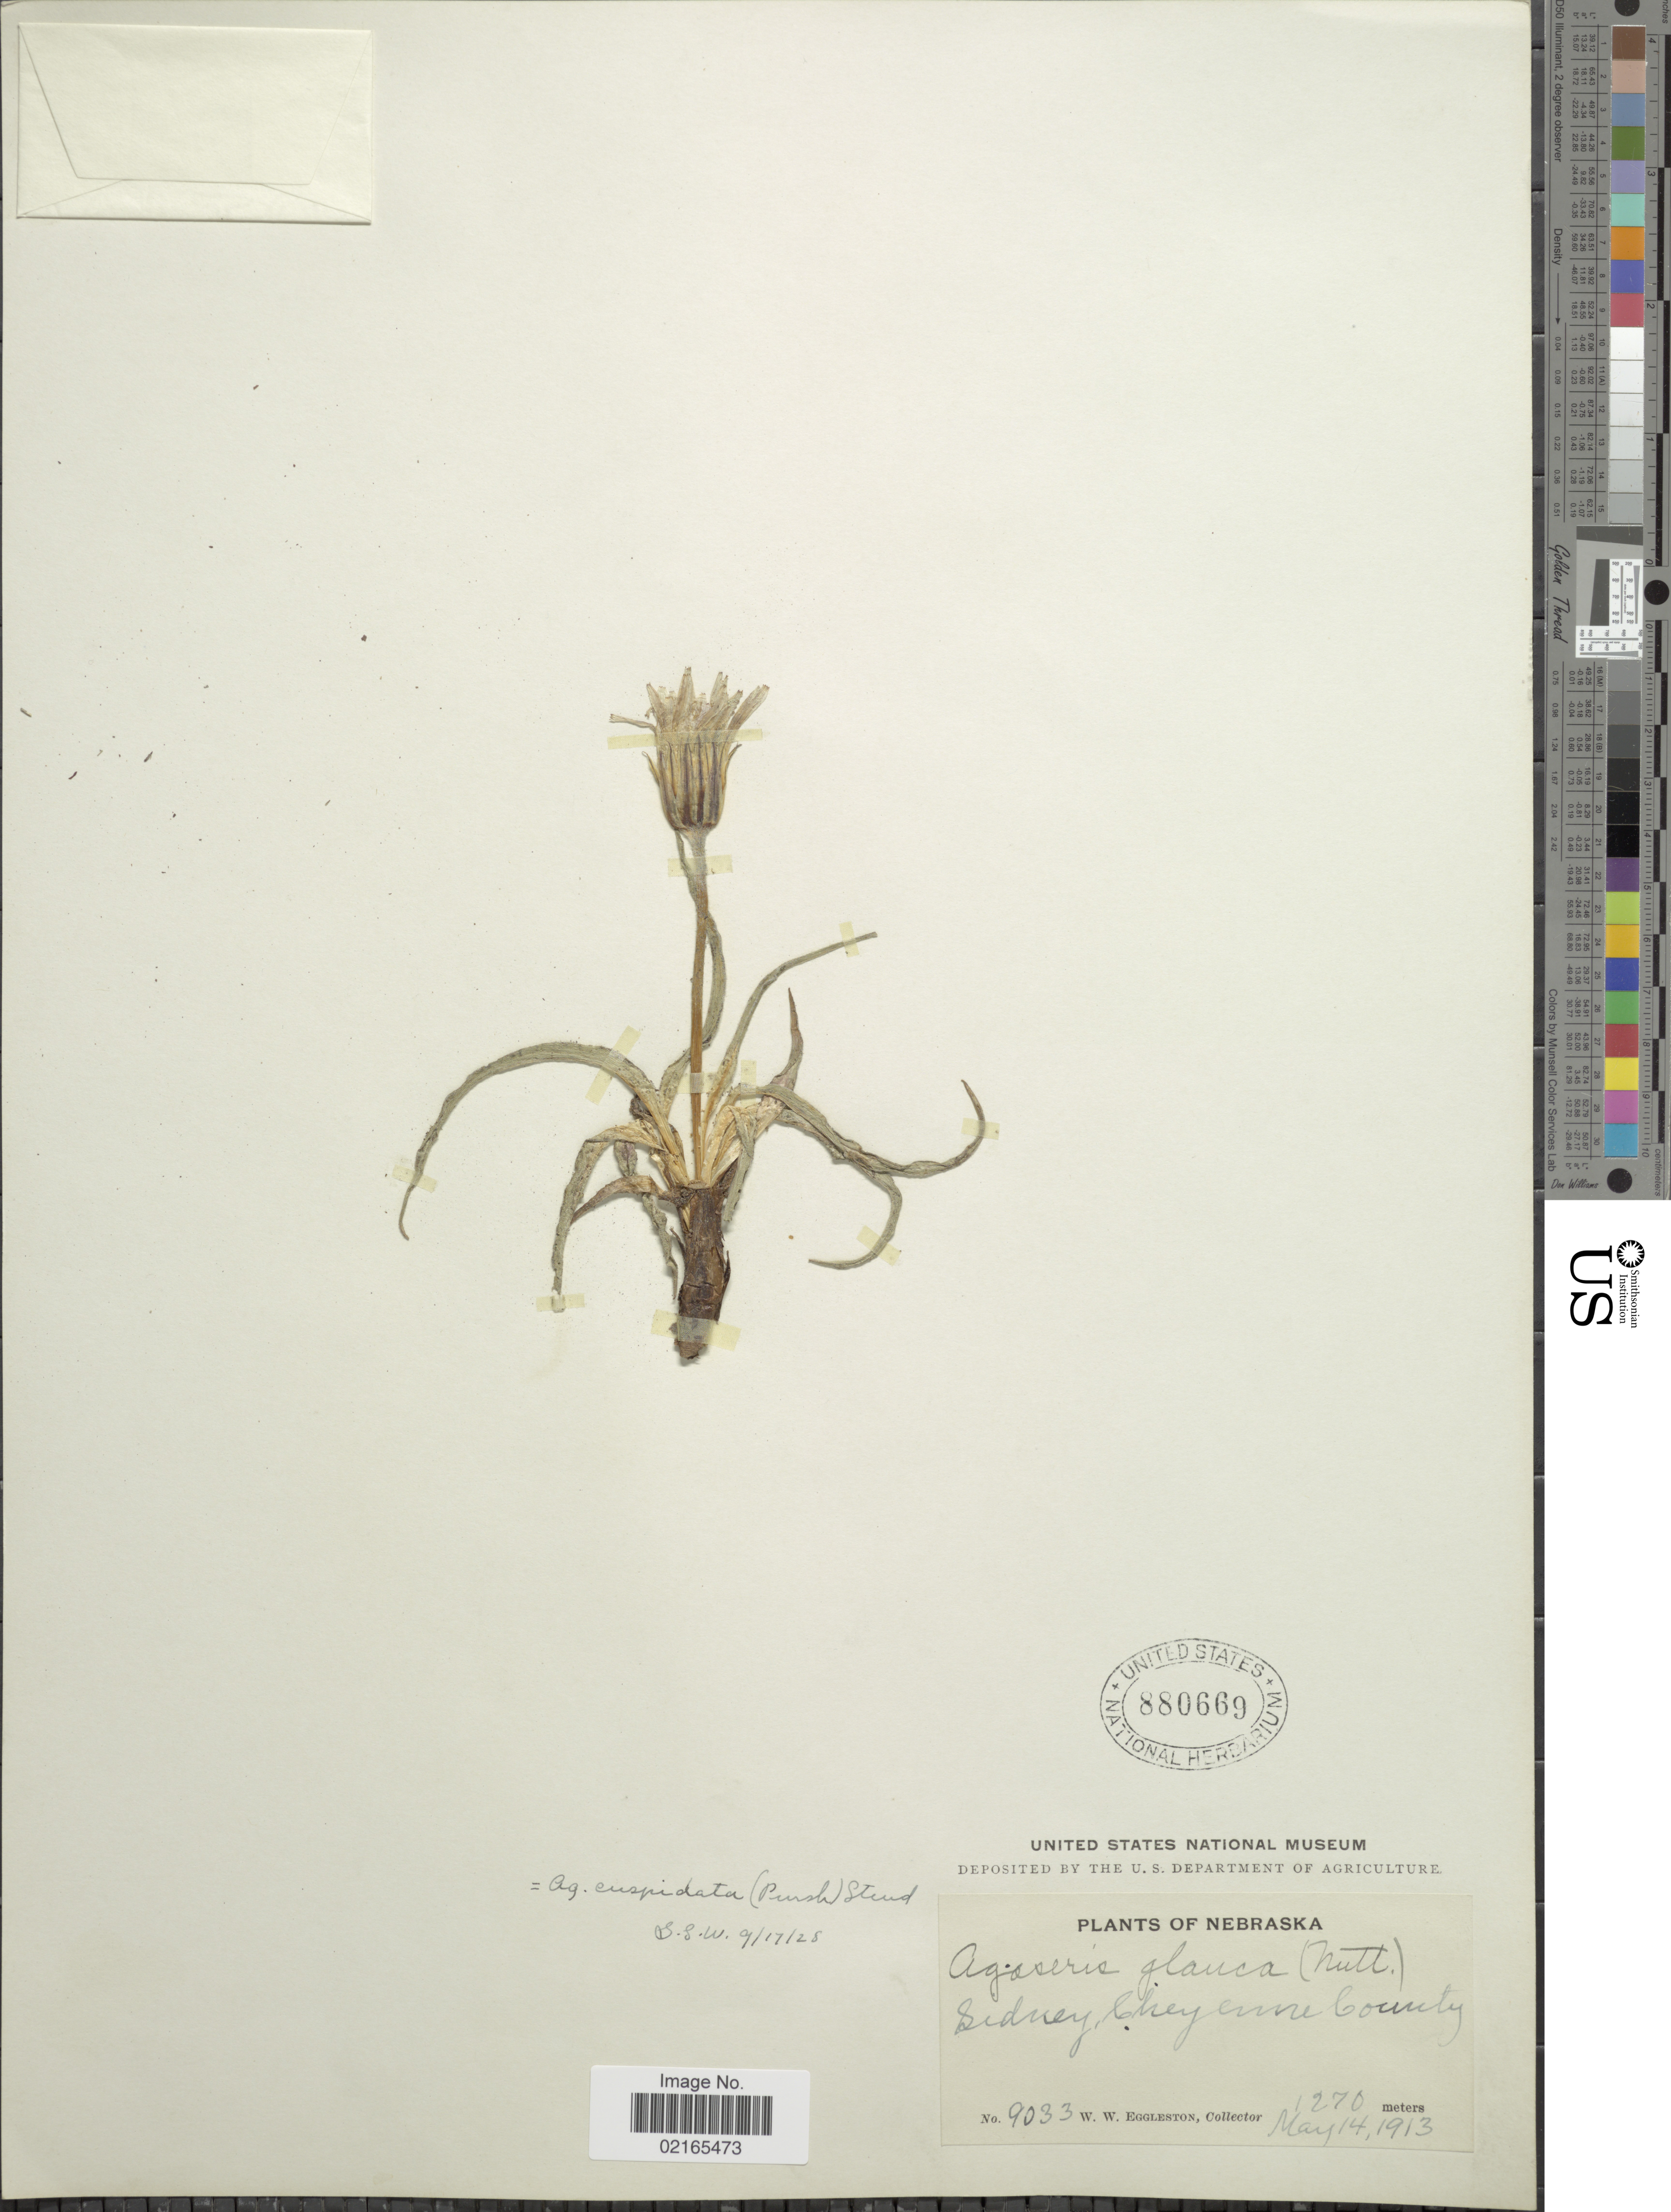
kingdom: Plantae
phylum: Tracheophyta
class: Magnoliopsida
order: Asterales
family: Asteraceae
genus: Nothocalais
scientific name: Nothocalais cuspidata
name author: (Pursh) Greene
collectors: W. W. Eggleston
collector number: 9033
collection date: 1913-05-14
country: United States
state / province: Nebraska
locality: Sindney Cheyenne County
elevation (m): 1270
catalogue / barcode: US 880669